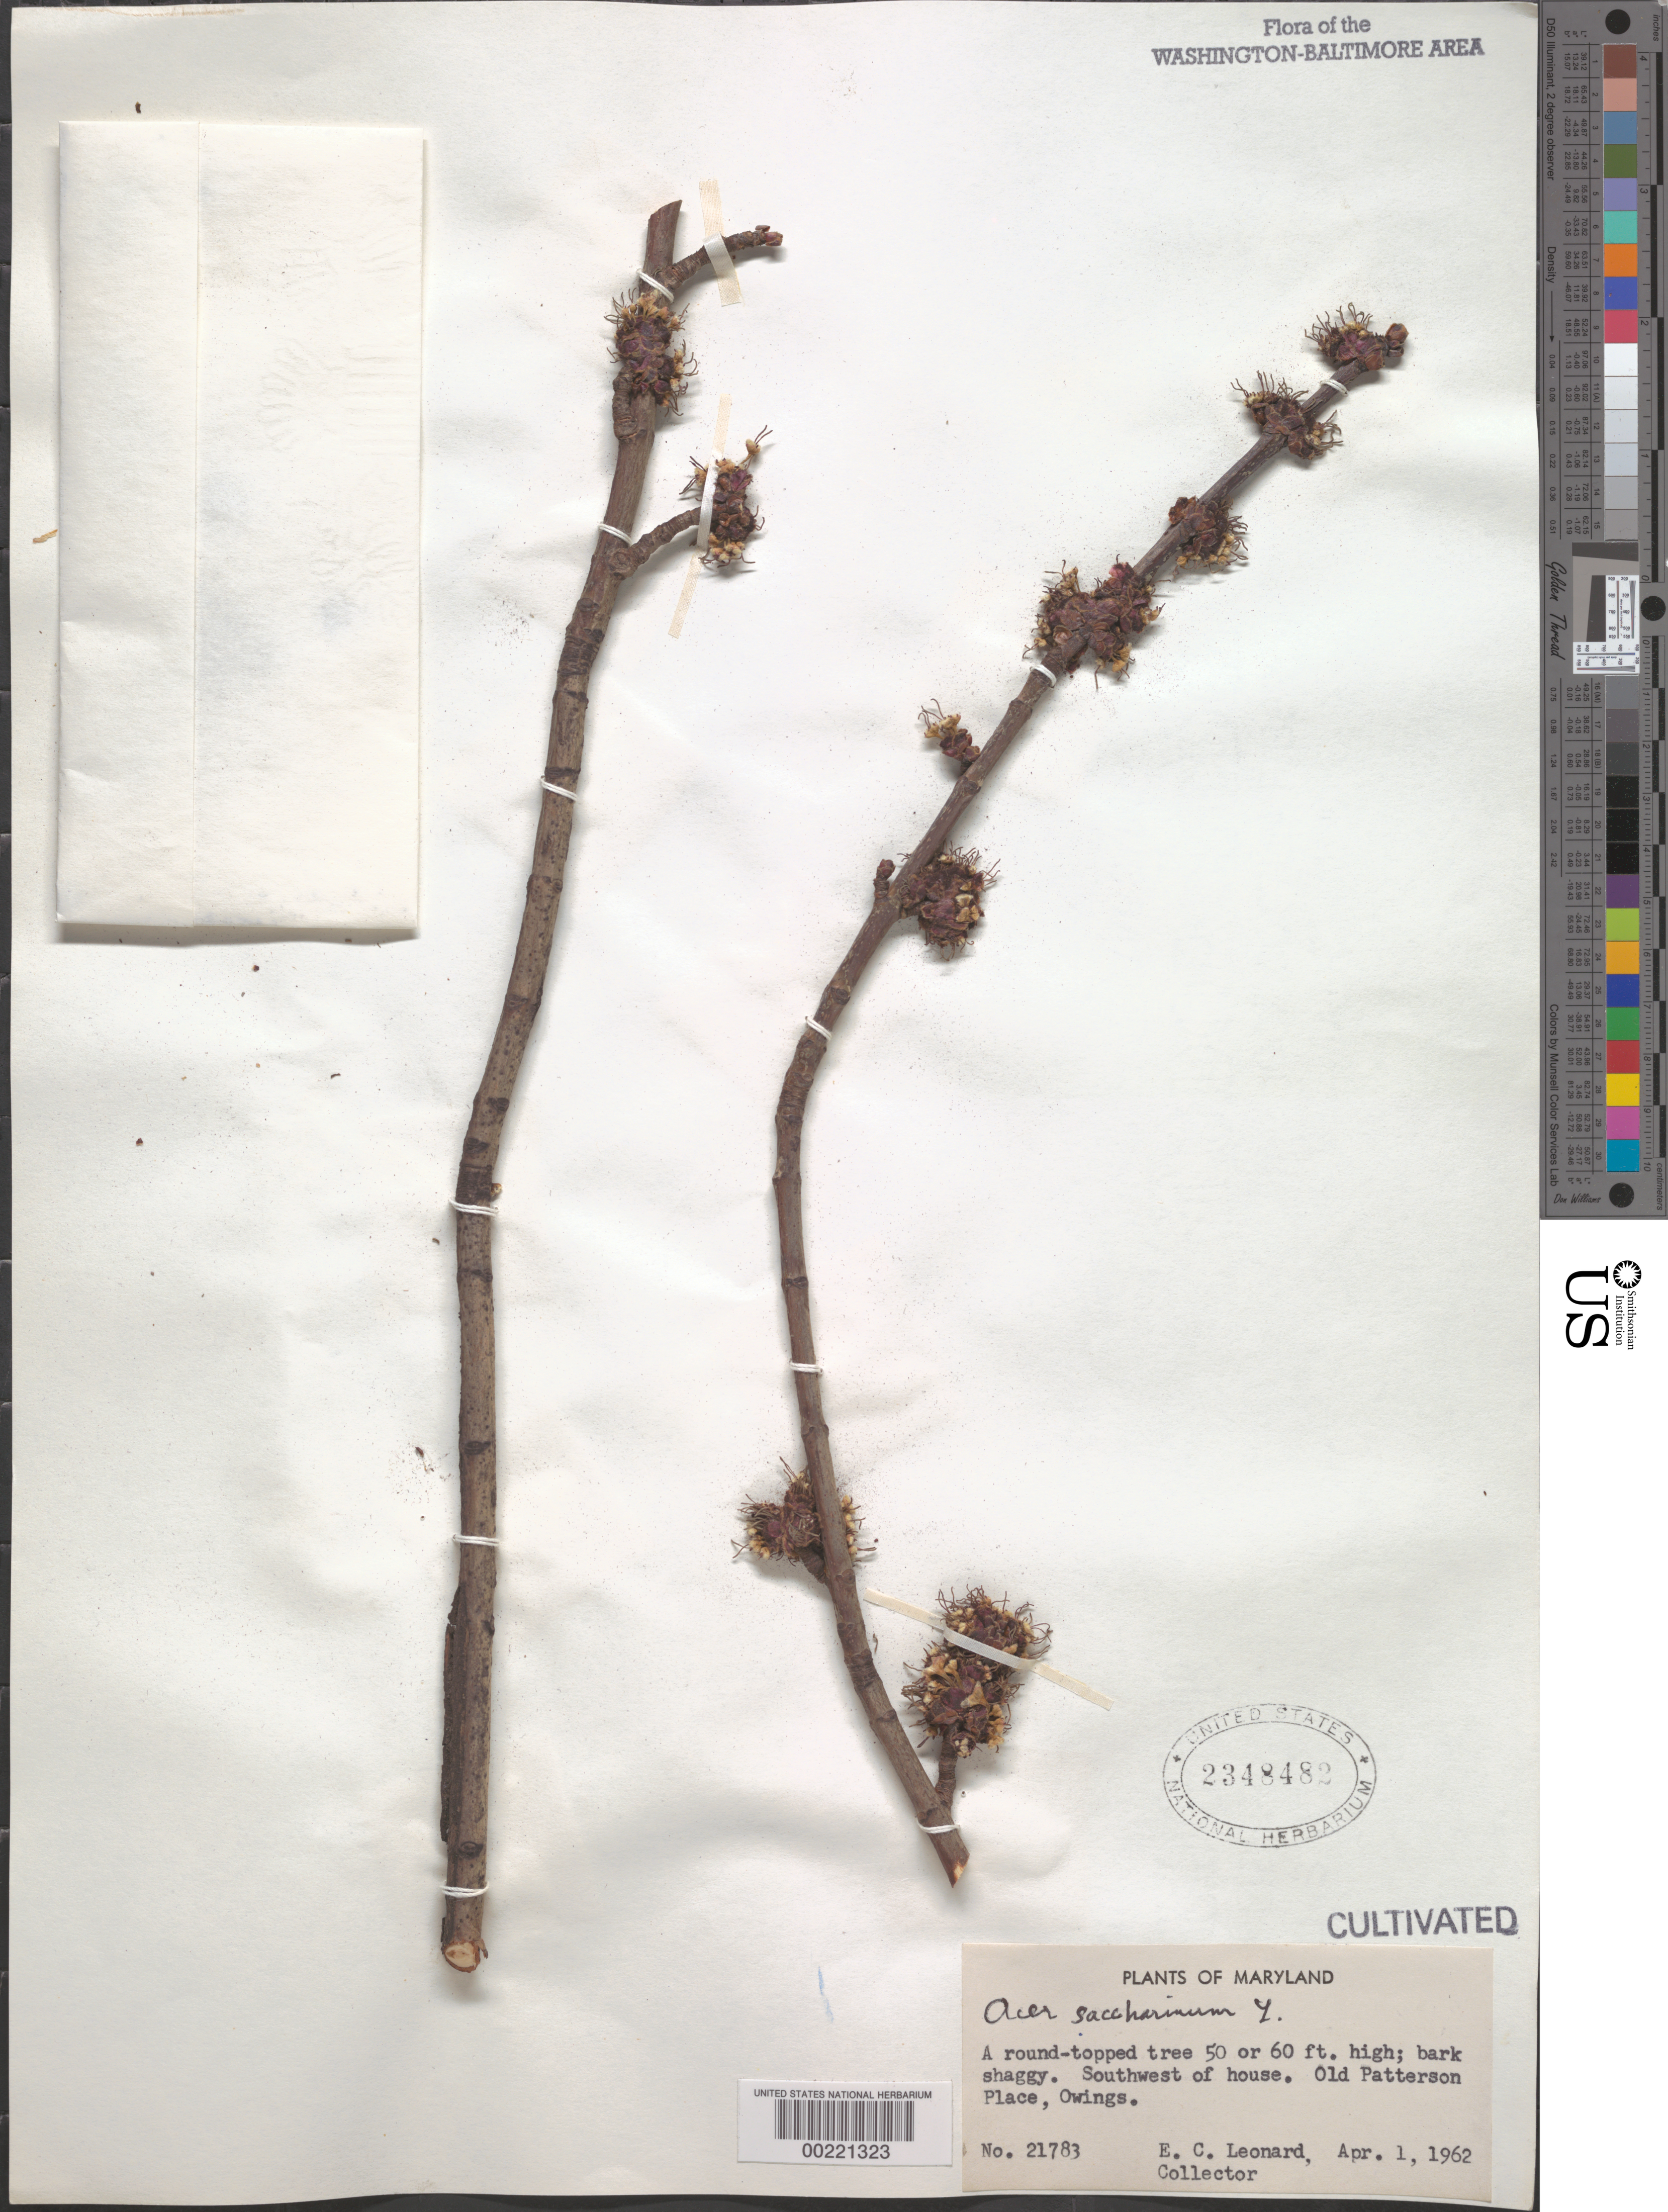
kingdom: Plantae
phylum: Tracheophyta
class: Magnoliopsida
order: Sapindales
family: Sapindaceae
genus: Acer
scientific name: Acer saccharinum subsp. floridanum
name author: (Chapm.) Wesm.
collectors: E. C. Leonard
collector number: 21783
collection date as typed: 01 Apr 1962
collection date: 1962-04-01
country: United States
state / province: Maryland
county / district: Calvert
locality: Owings, old Patterson place, SW of House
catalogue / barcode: US 2348482